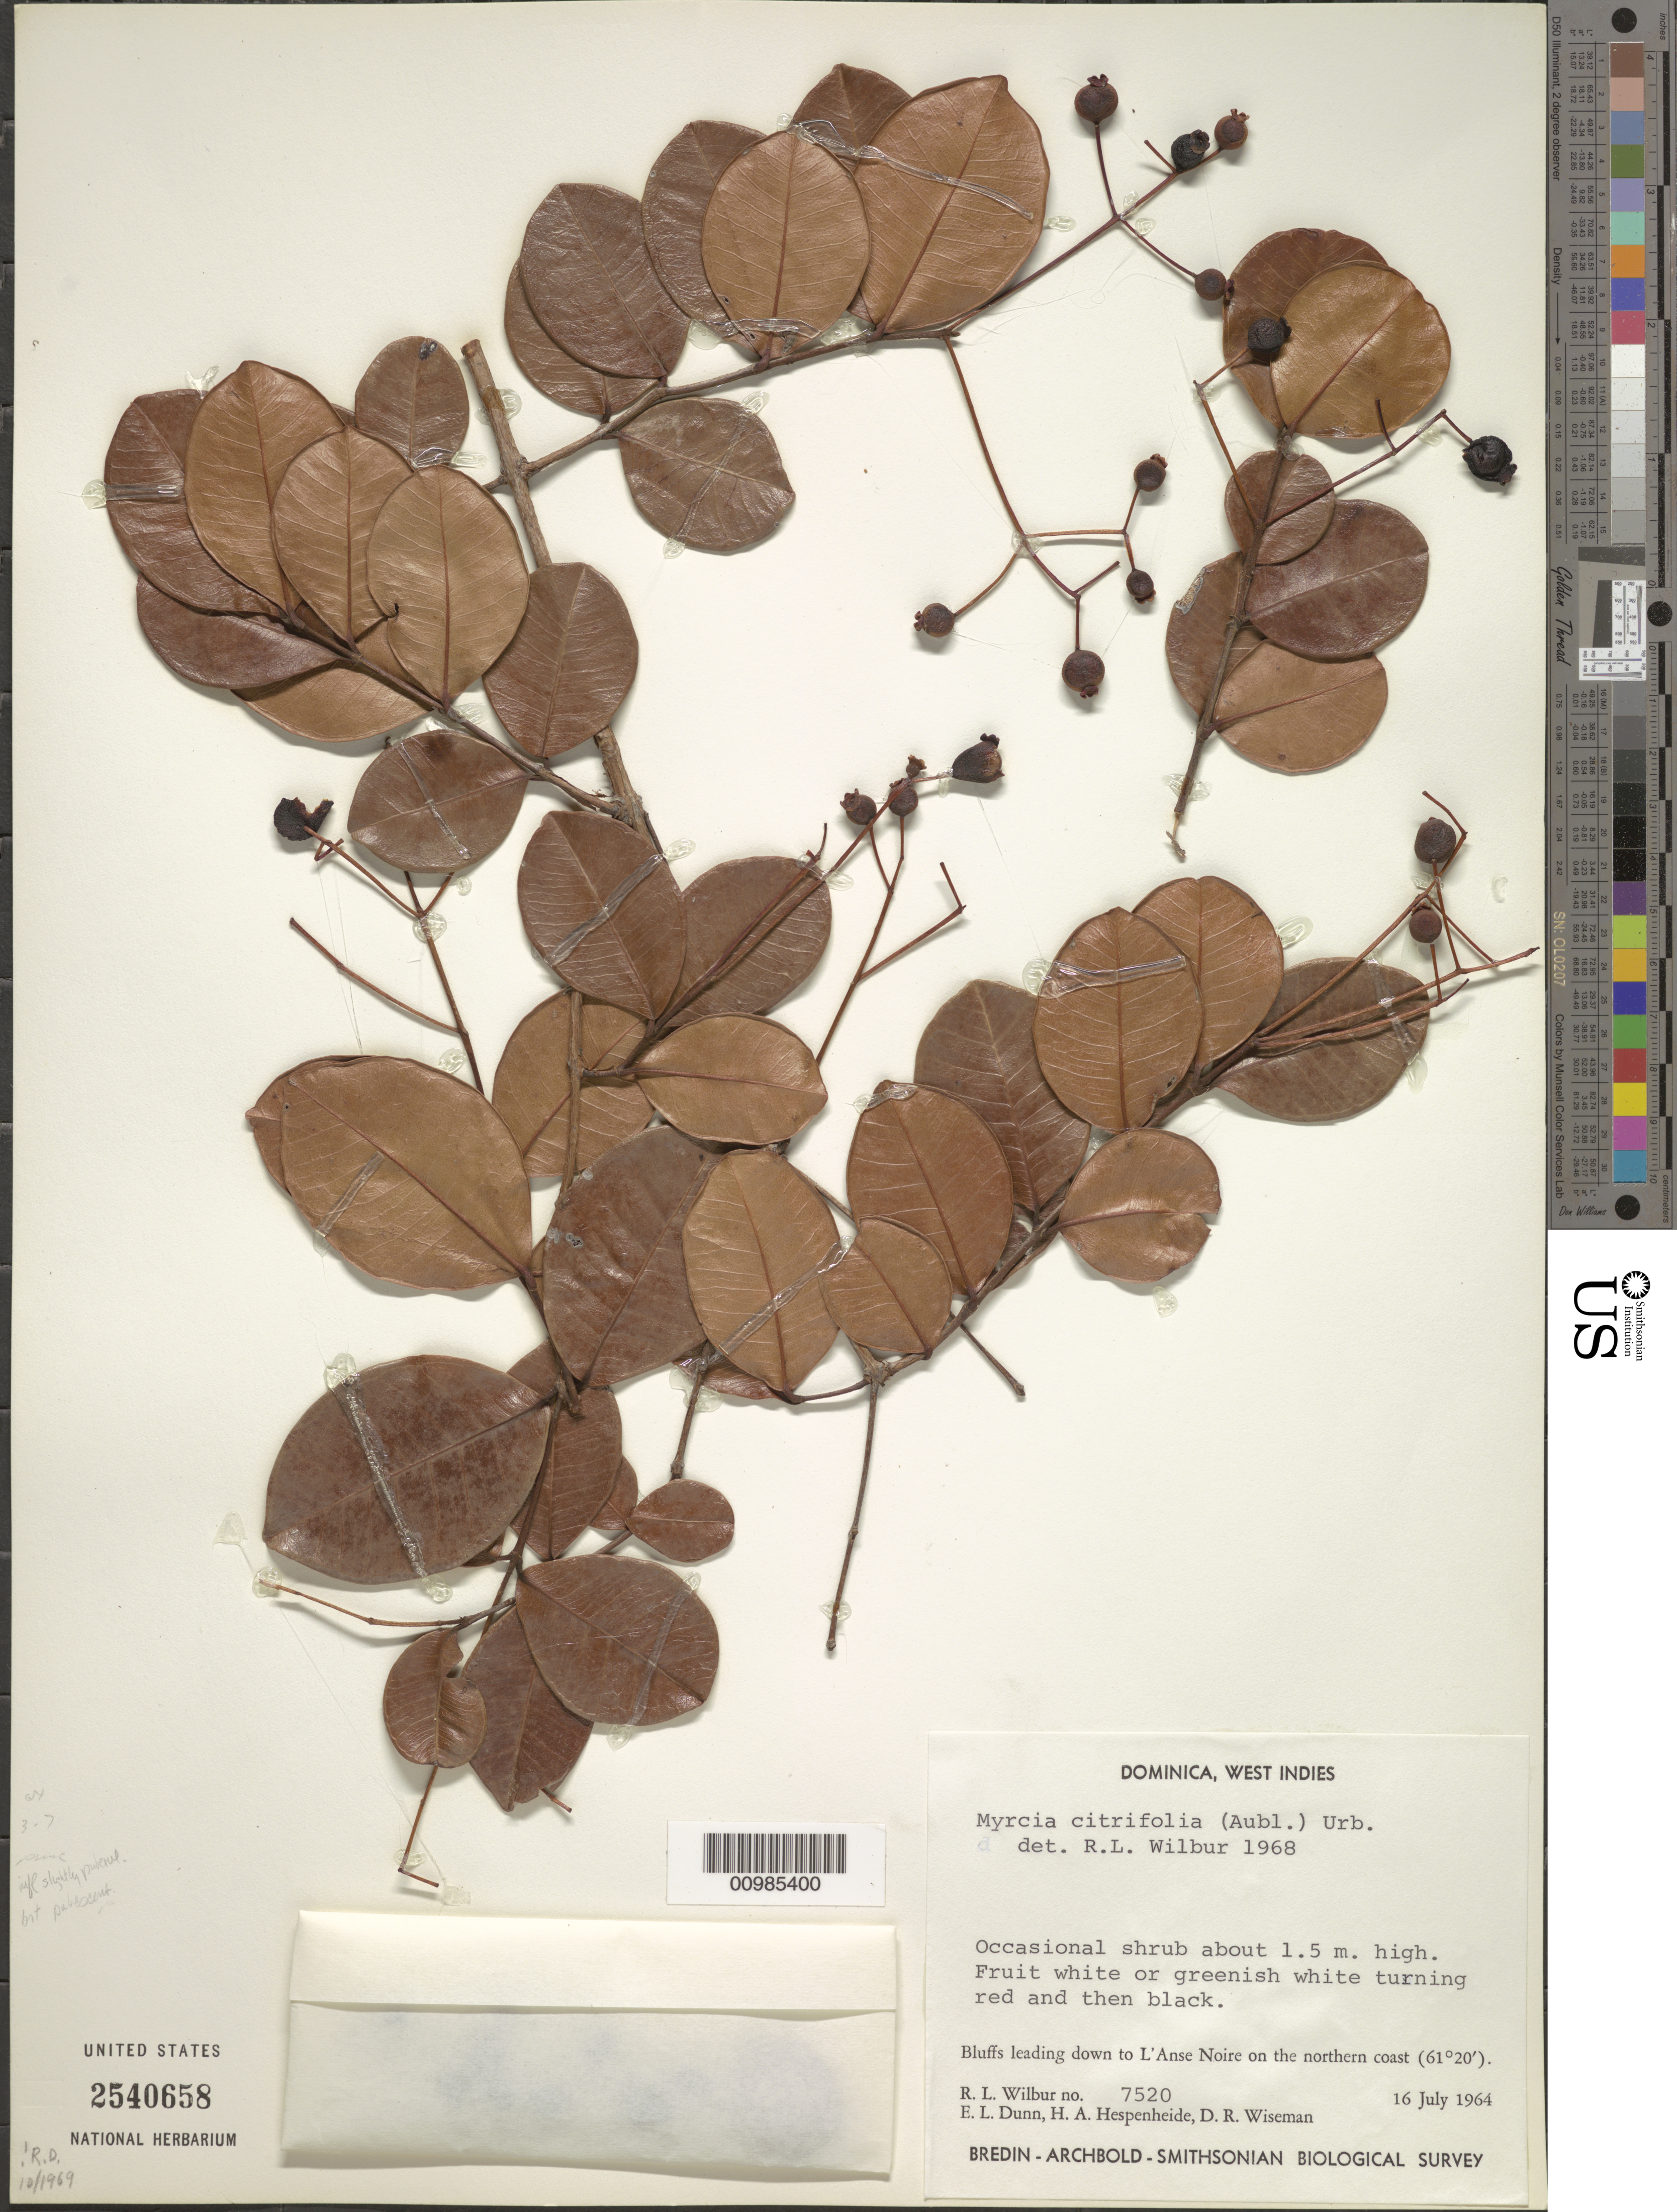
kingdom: Plantae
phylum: Tracheophyta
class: Magnoliopsida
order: Myrtales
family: Myrtaceae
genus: Myrcia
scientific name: Myrcia citrifolia var. citrifolia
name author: (Aubl.) Urb.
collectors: R. L. Wilbur, E. Dunn, H. A. Hespenheide & D. R. Wiseman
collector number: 7520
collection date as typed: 16 Jul 1964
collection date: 1964-07-16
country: Dominica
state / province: St. John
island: Dominica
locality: L'Anse Noire on northern coast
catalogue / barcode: US 2540658